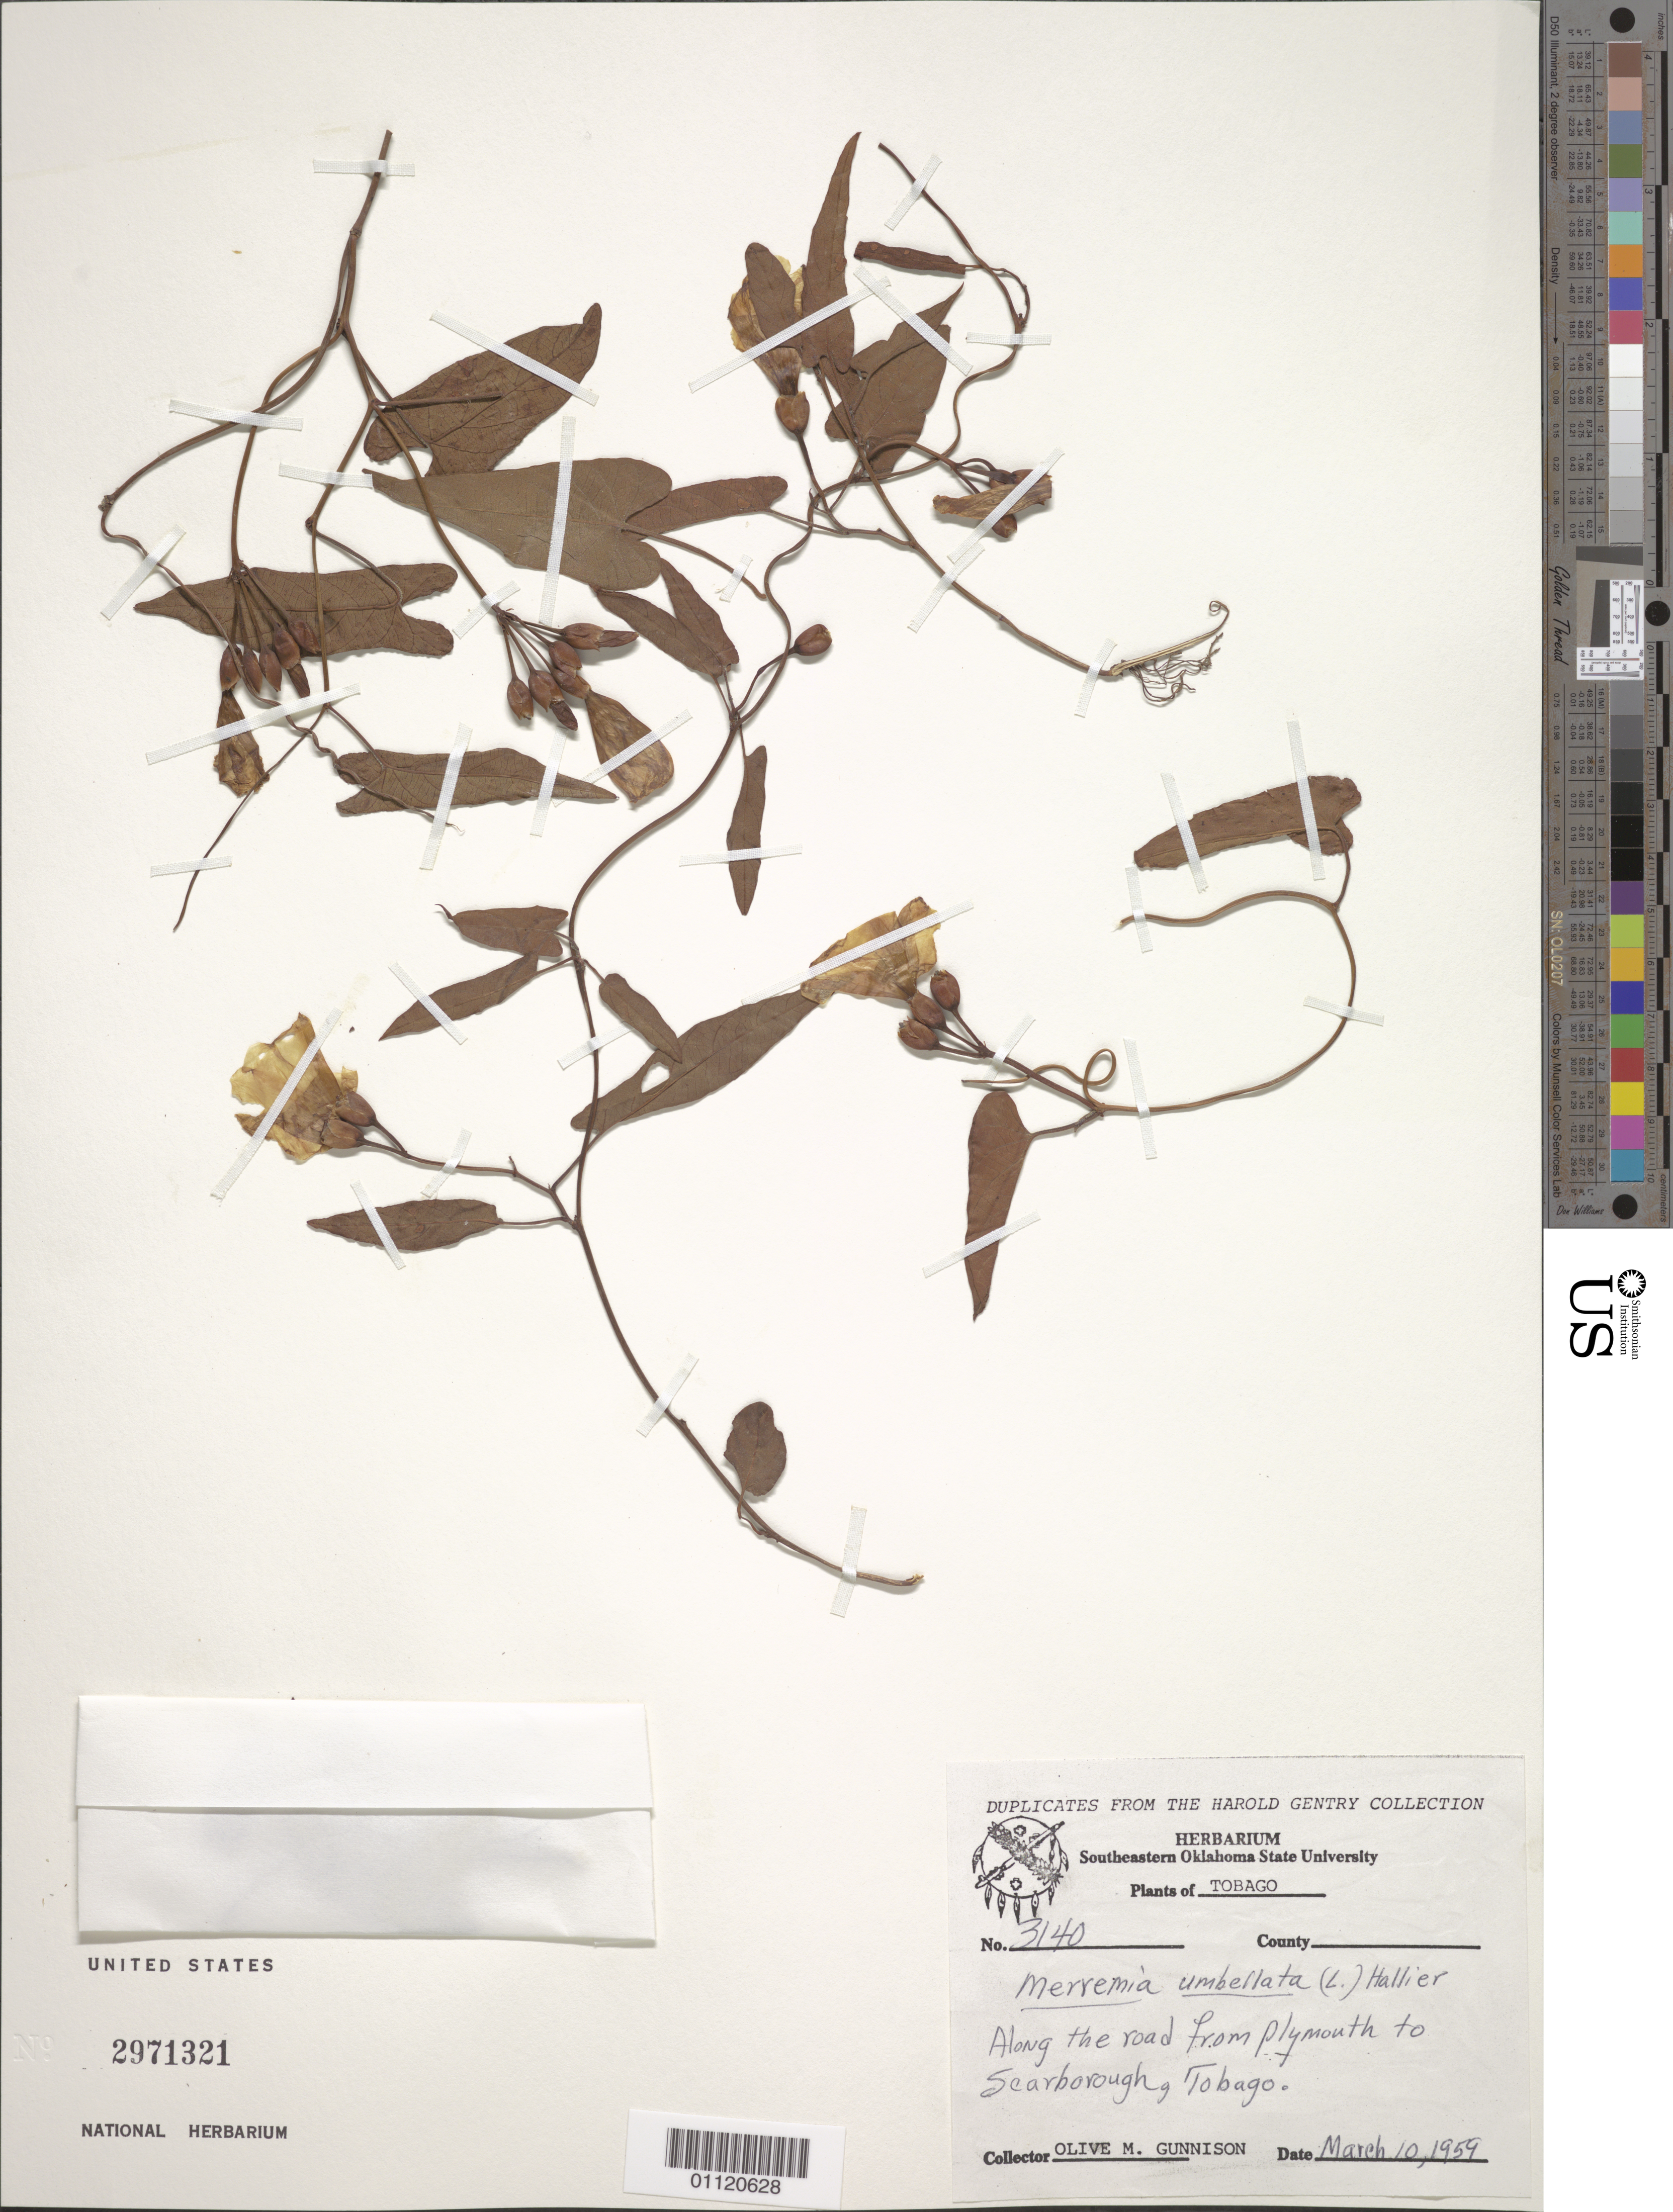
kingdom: Plantae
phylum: Tracheophyta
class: Magnoliopsida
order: Solanales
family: Convolvulaceae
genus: Camonea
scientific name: Camonea umbellata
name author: (L.) A. R. Simões & Staples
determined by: Strong, Mark T., (BOT), Smithsonian Institution - National Museum of Natural History (UNITED STATES)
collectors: Gunnison, O. M.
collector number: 3140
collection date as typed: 10 Mar 1959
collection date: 1959-03-10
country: Trinidad and Tobago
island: Tobago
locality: Along the road from Plymouth to Scarborough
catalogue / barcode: US 2971321